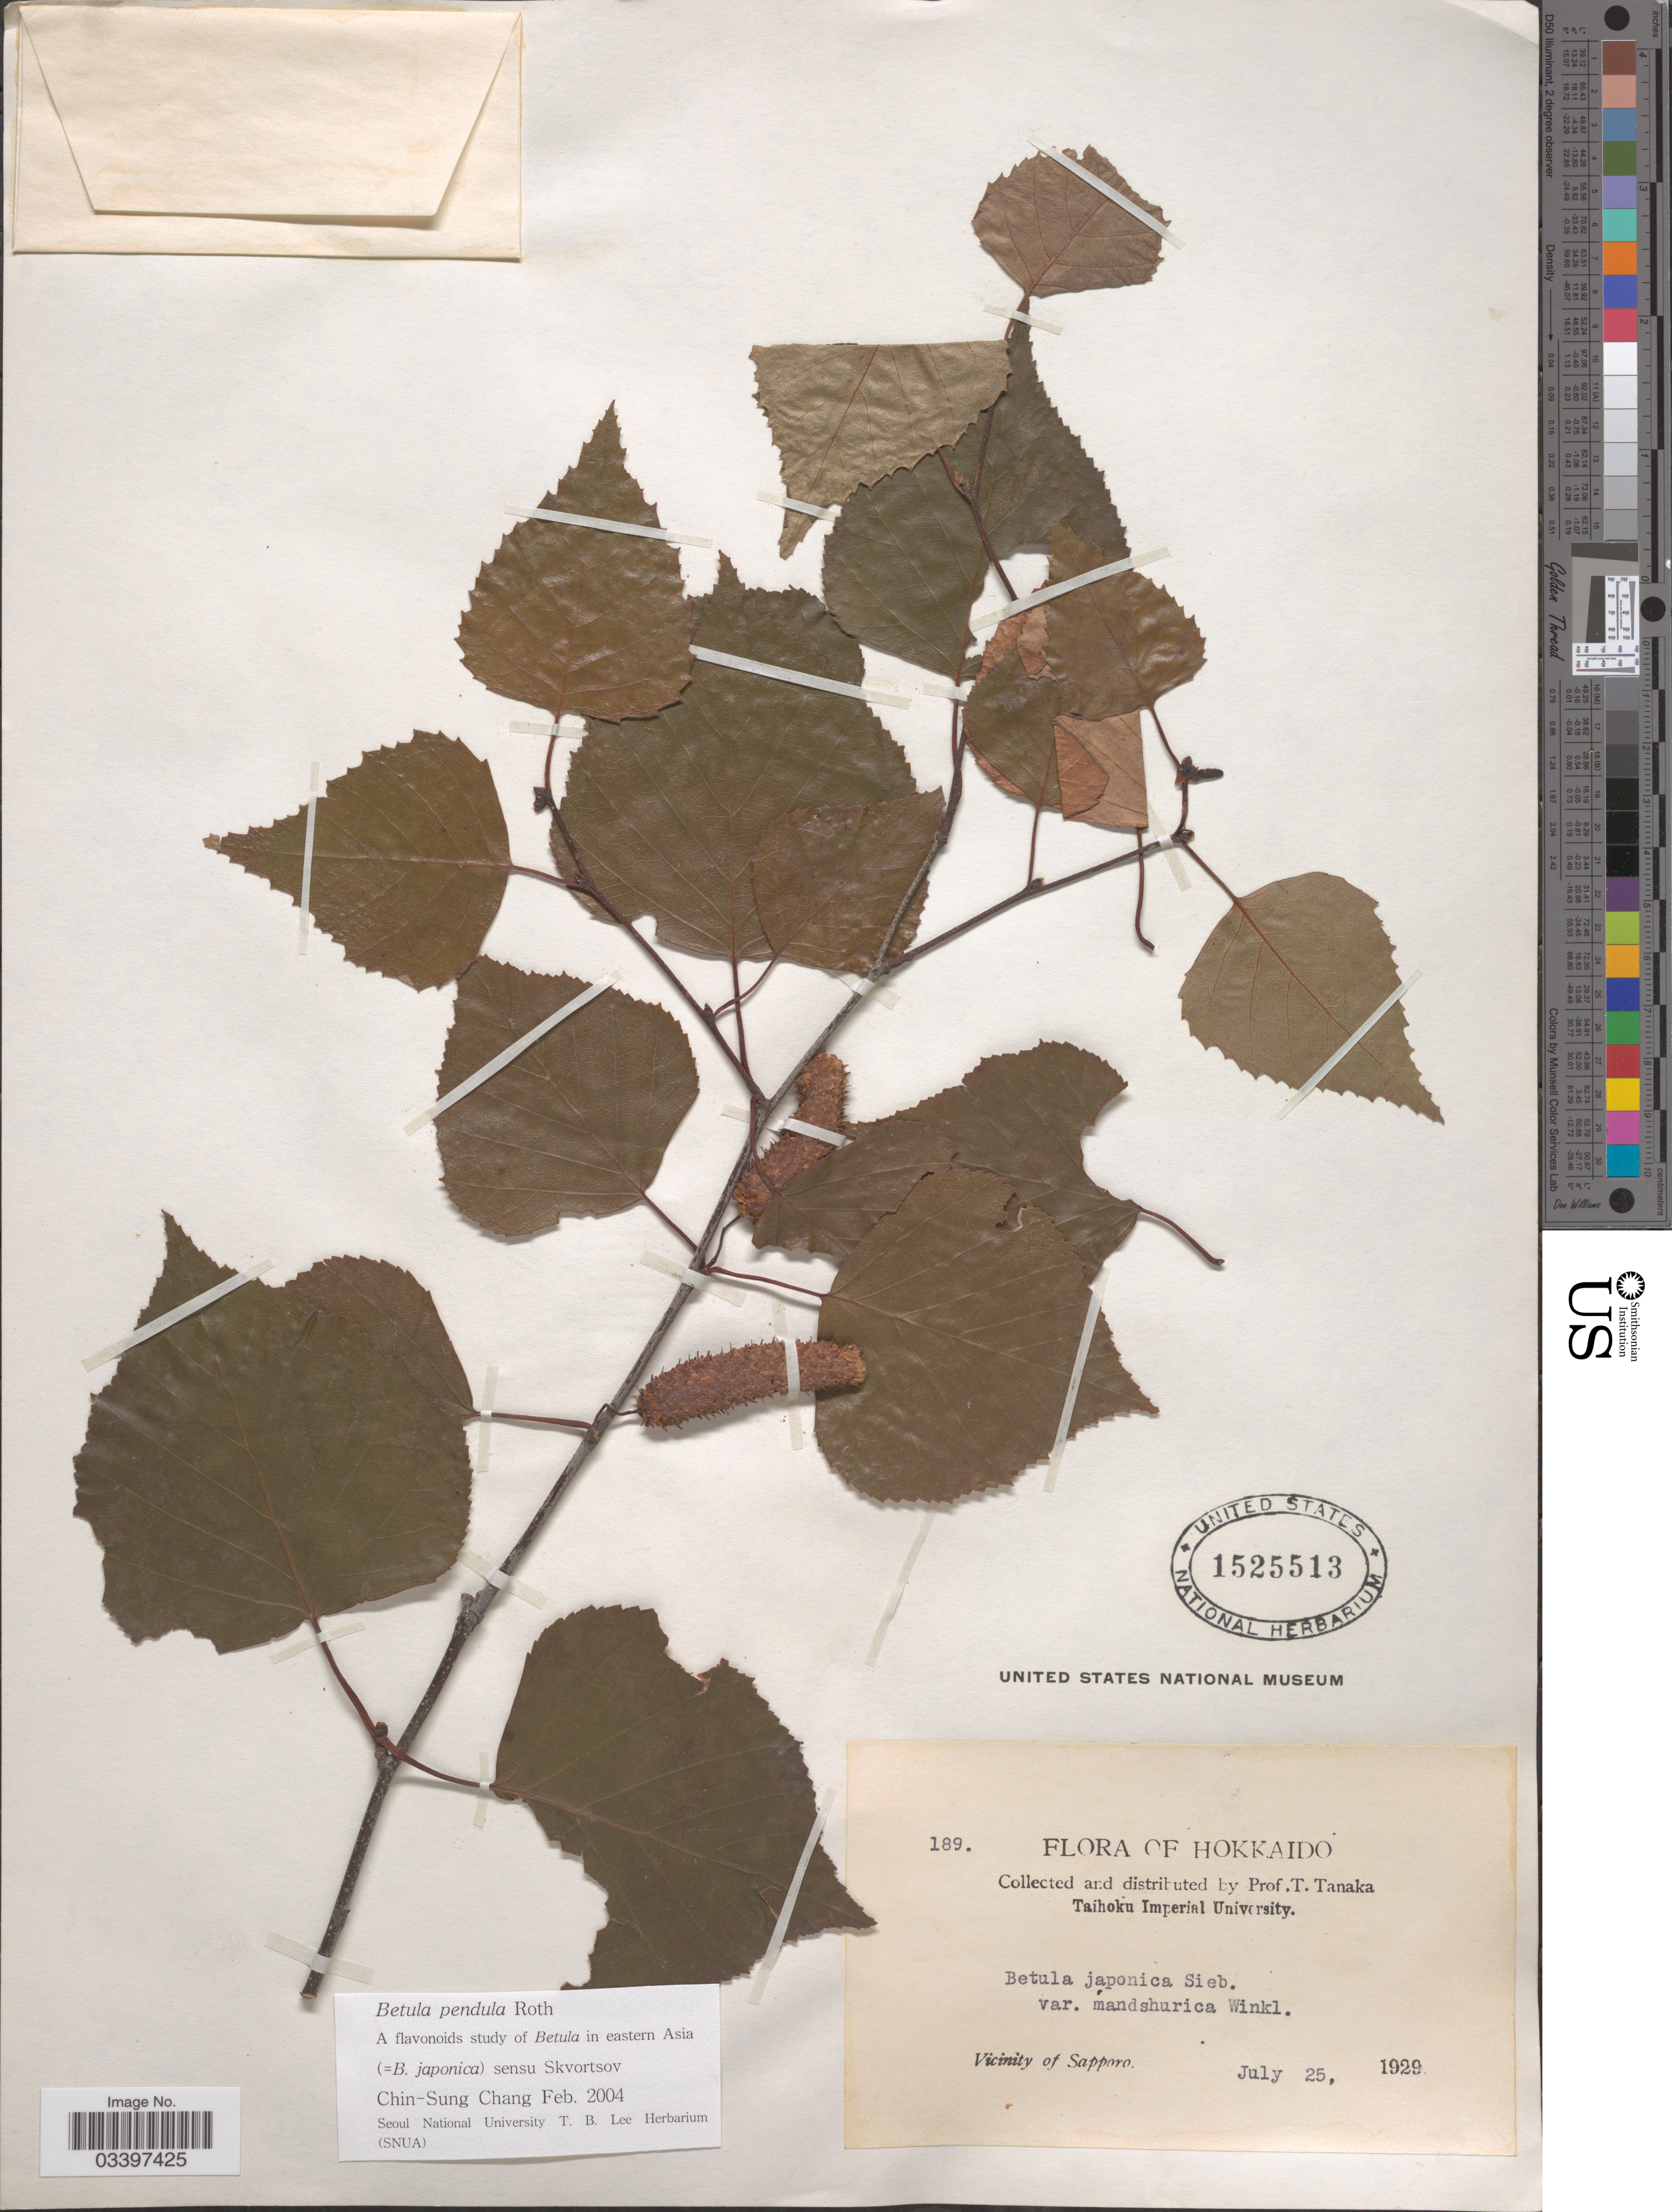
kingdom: Plantae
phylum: Tracheophyta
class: Magnoliopsida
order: Fagales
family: Betulaceae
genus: Betula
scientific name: Betula pendula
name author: Roth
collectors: T. Tanaka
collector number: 189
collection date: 1929-07-25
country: Japan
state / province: Hokkaidō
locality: Vicinity of Sapporo.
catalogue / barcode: US 1525513